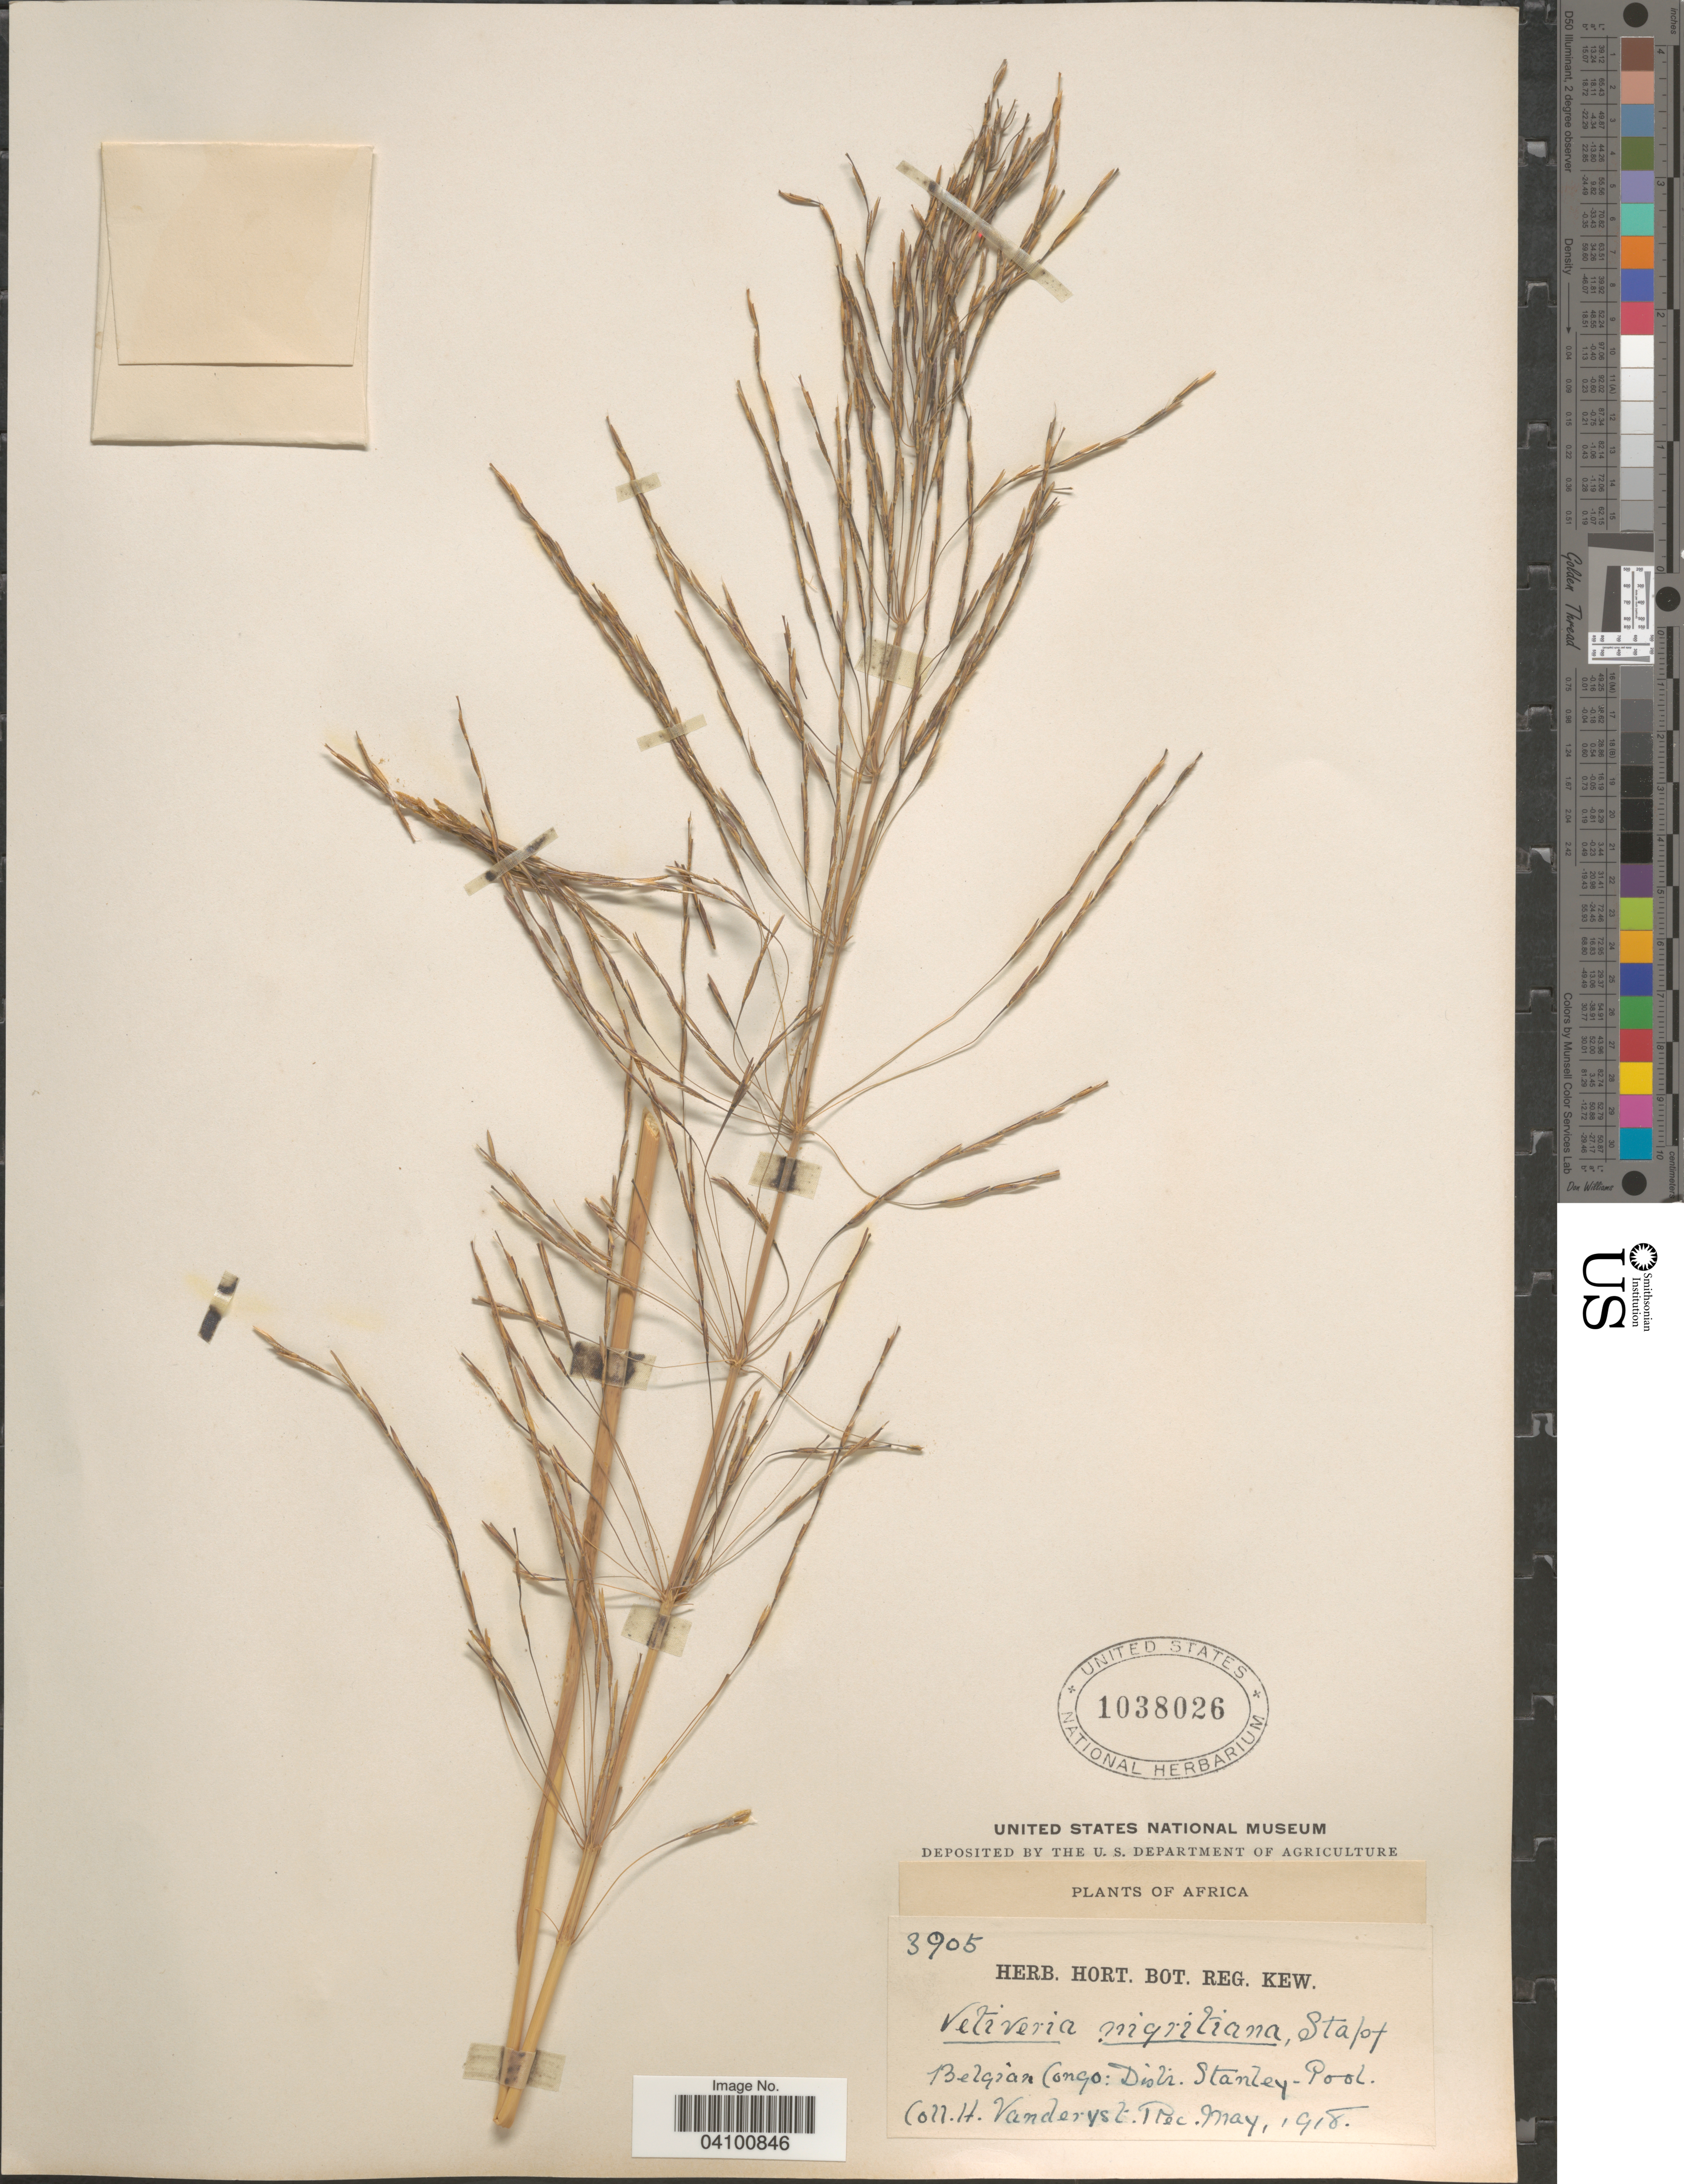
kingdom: Plantae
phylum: Tracheophyta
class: Liliopsida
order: Poales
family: Poaceae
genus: Chrysopogon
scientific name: Chrysopogon nigritanus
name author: (Benth.) Veldkamp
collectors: H. J. R. Vanderyst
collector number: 3905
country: Congo, Democratic Republic of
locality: Belgian Congo: Distr. Stanley-Pool.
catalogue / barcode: US 1038026